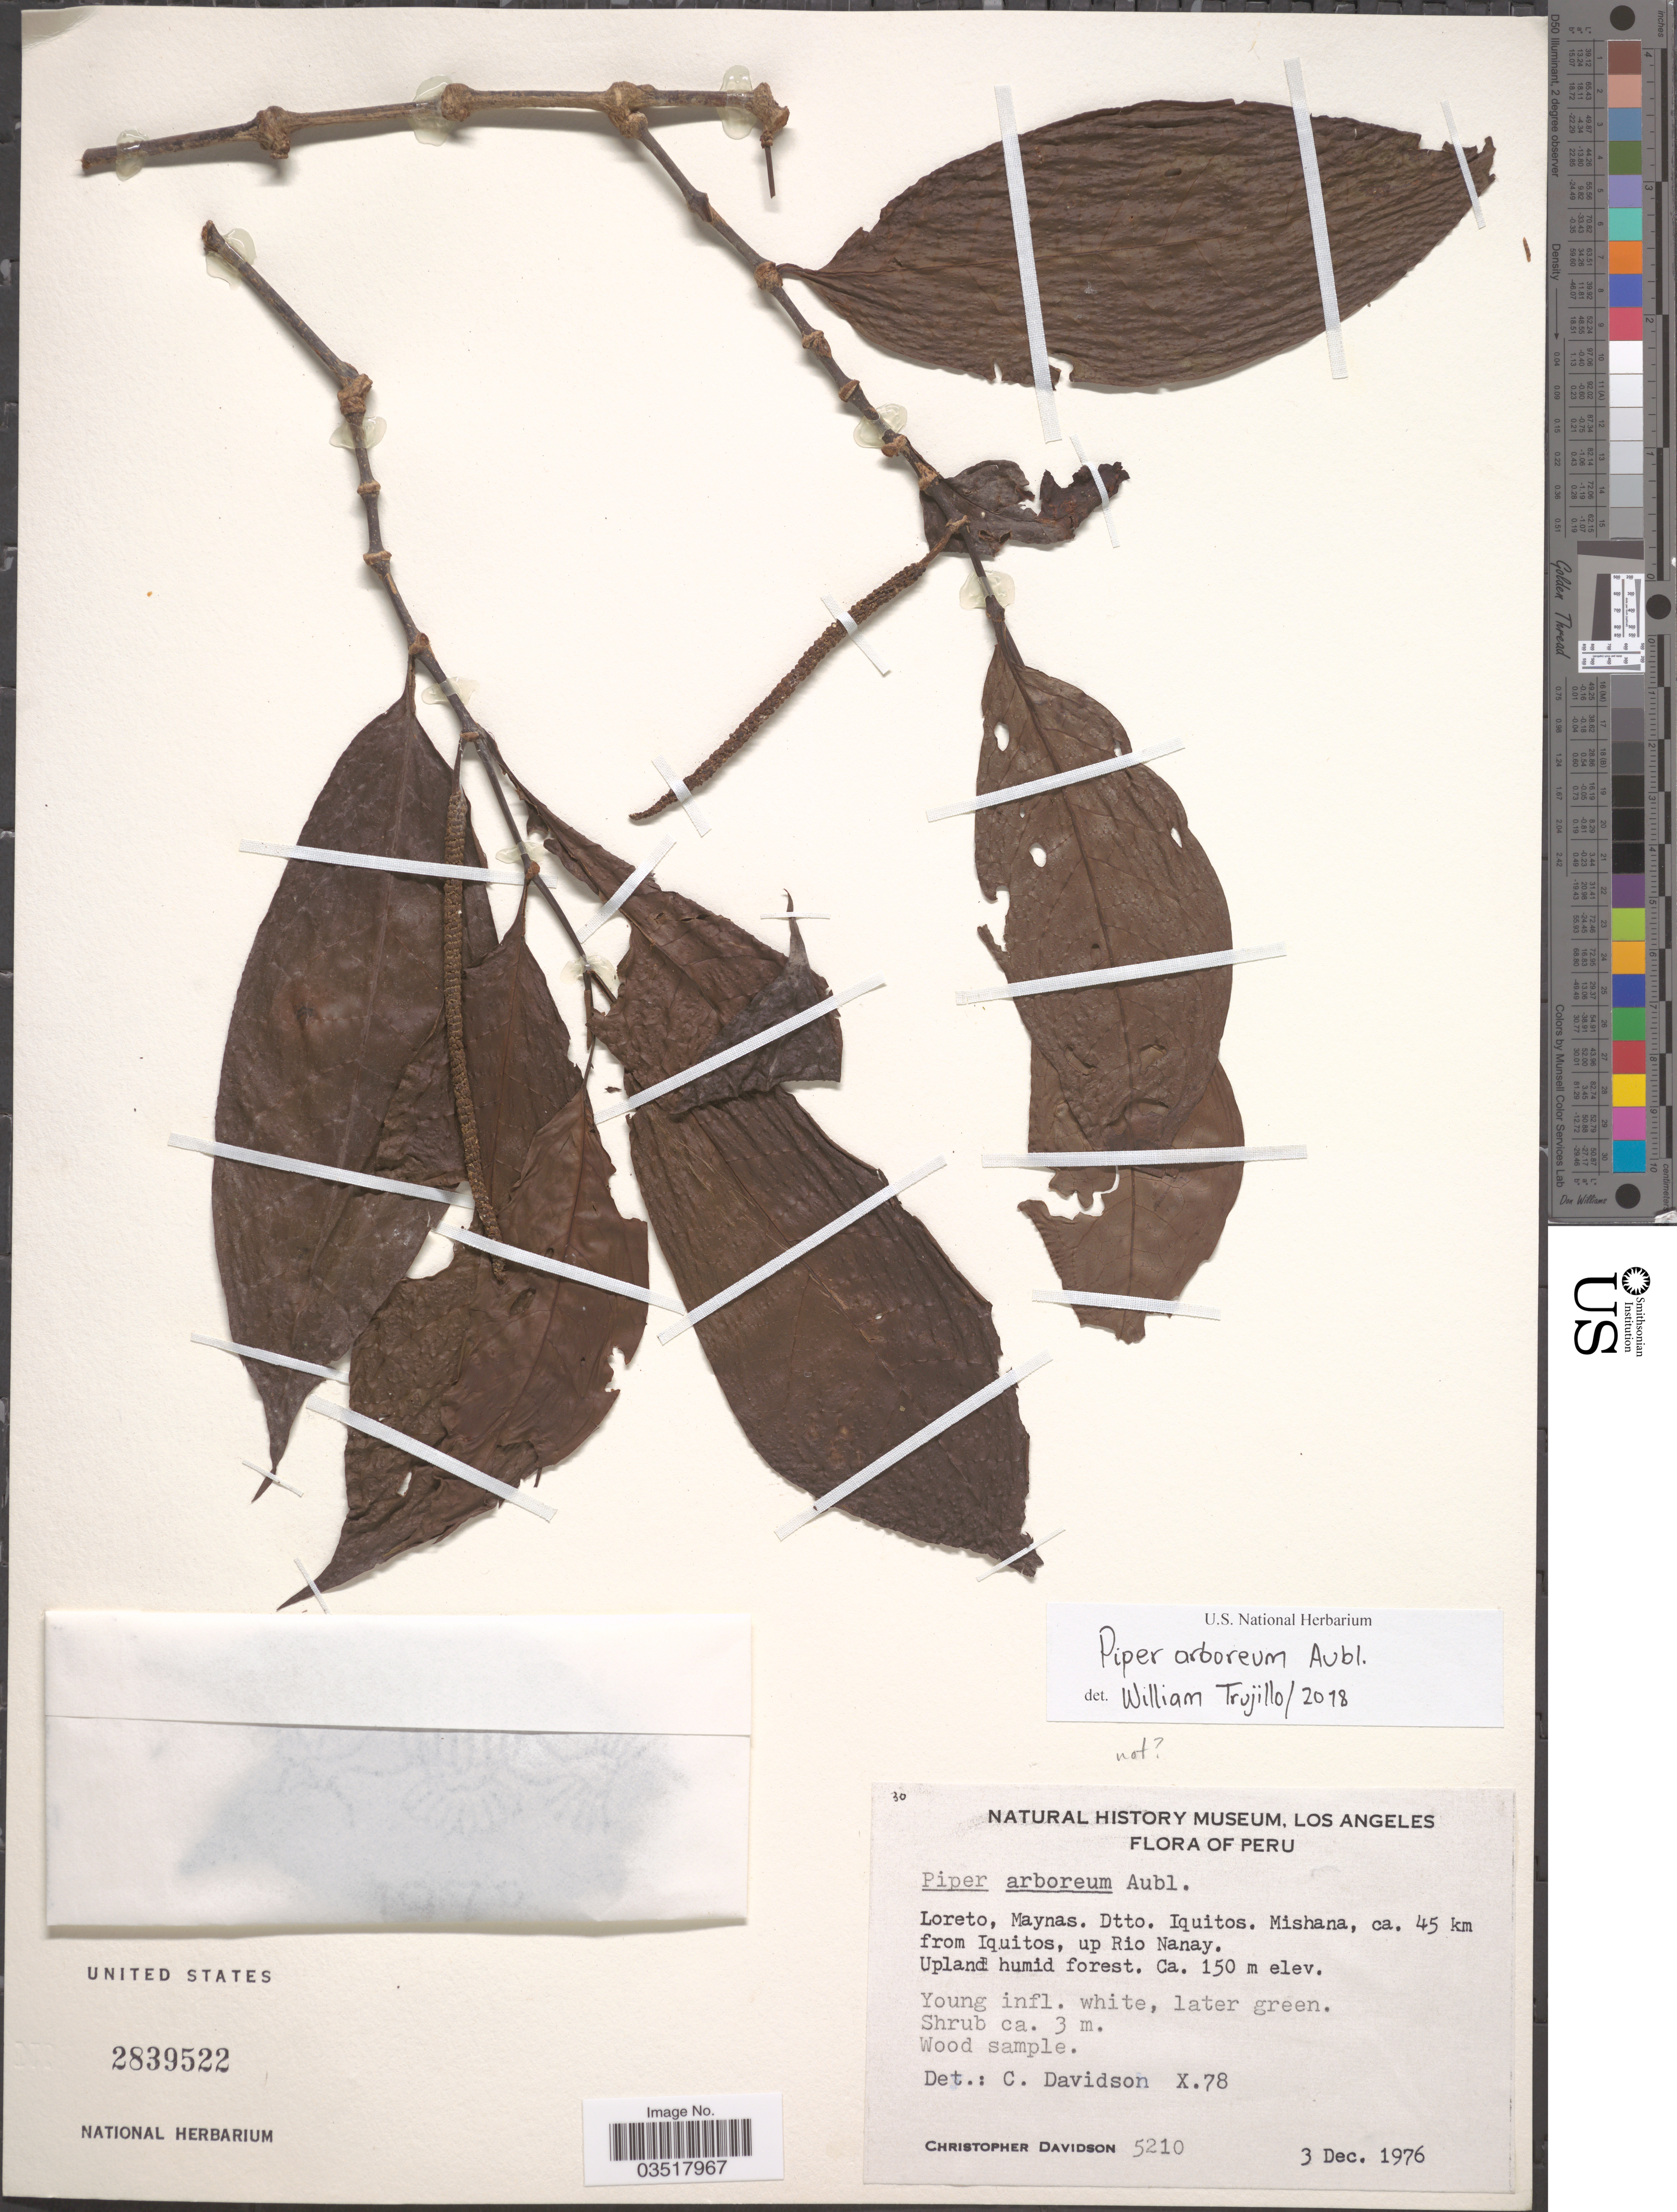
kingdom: Plantae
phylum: Tracheophyta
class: Magnoliopsida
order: Piperales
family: Piperaceae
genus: Piper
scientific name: Piper arboreum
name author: Aubl.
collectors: C. Davidson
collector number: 5210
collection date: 1976-12-03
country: Peru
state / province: Loreto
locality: Maynas. Dtto. Iquitos. Mishana, ca. 45 km from Iquitos, up Rio Nanay.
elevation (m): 150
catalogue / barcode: US 2839522